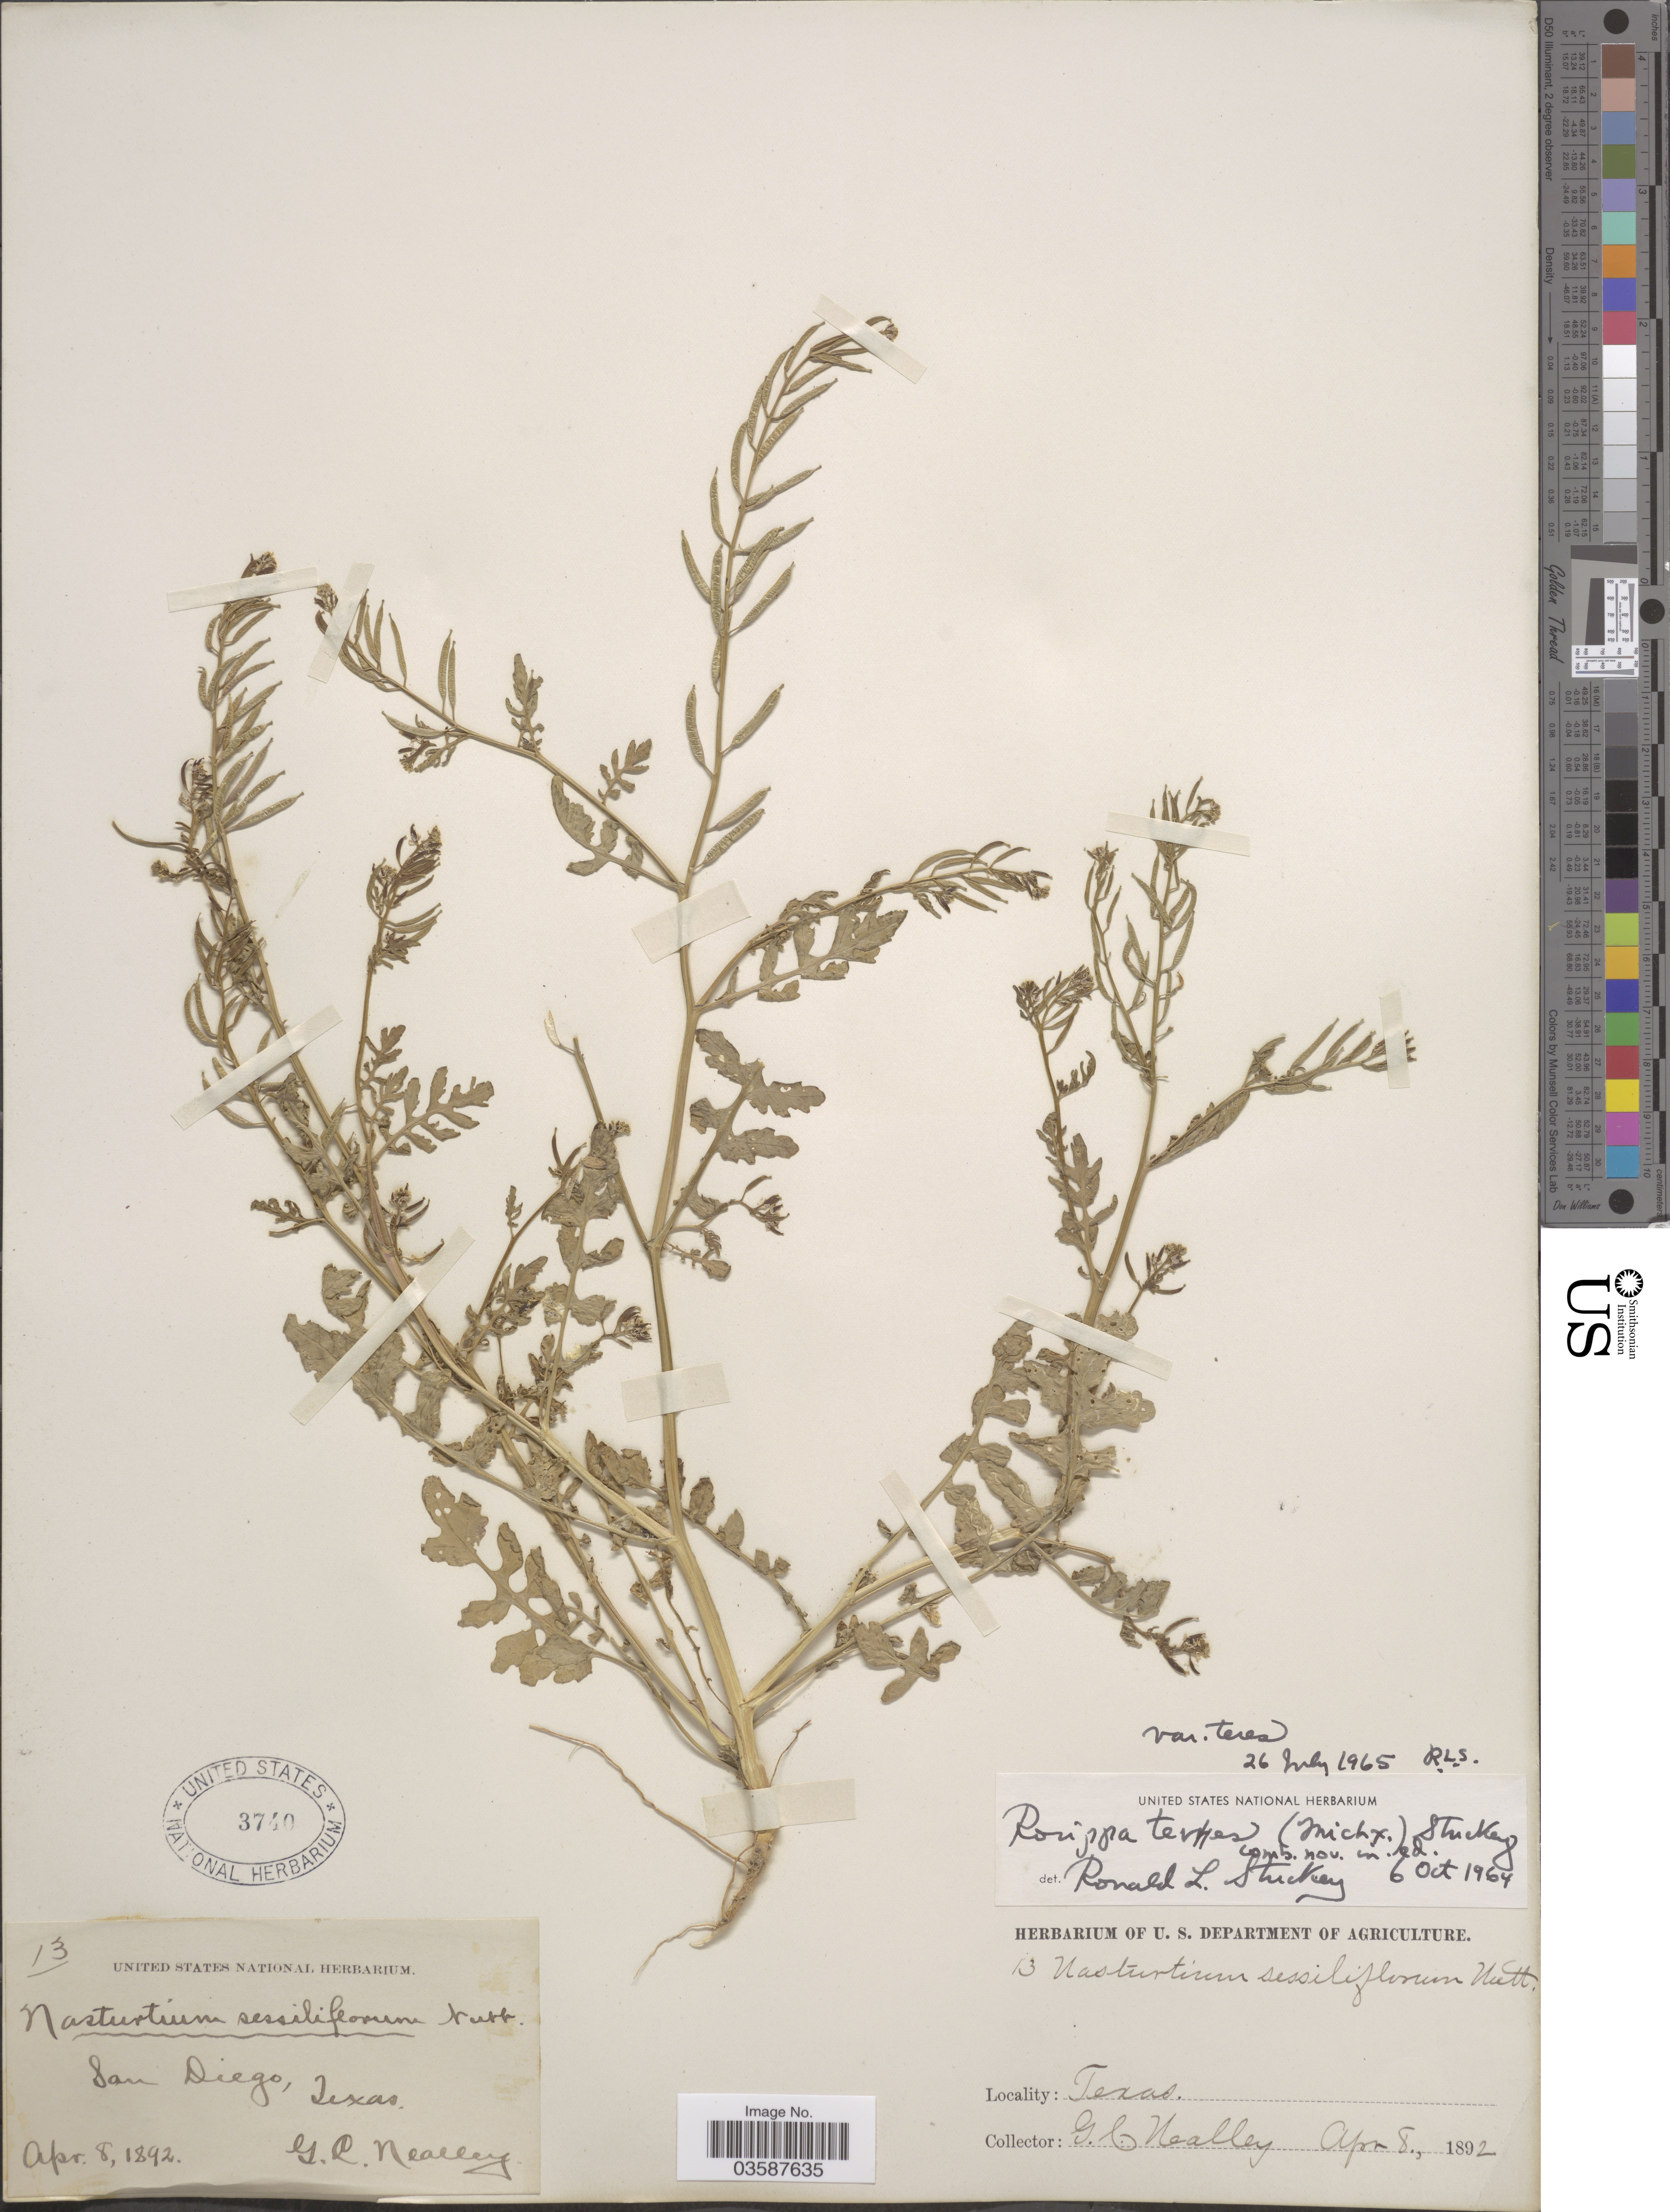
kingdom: Plantae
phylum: Tracheophyta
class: Magnoliopsida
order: Brassicales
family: Brassicaceae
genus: Rorippa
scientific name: Rorippa teres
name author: (Michx.) Stuckey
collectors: G. C. Nealley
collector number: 13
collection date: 1892-04-08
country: United States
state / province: Texas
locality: San Diego.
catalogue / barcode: US 3740